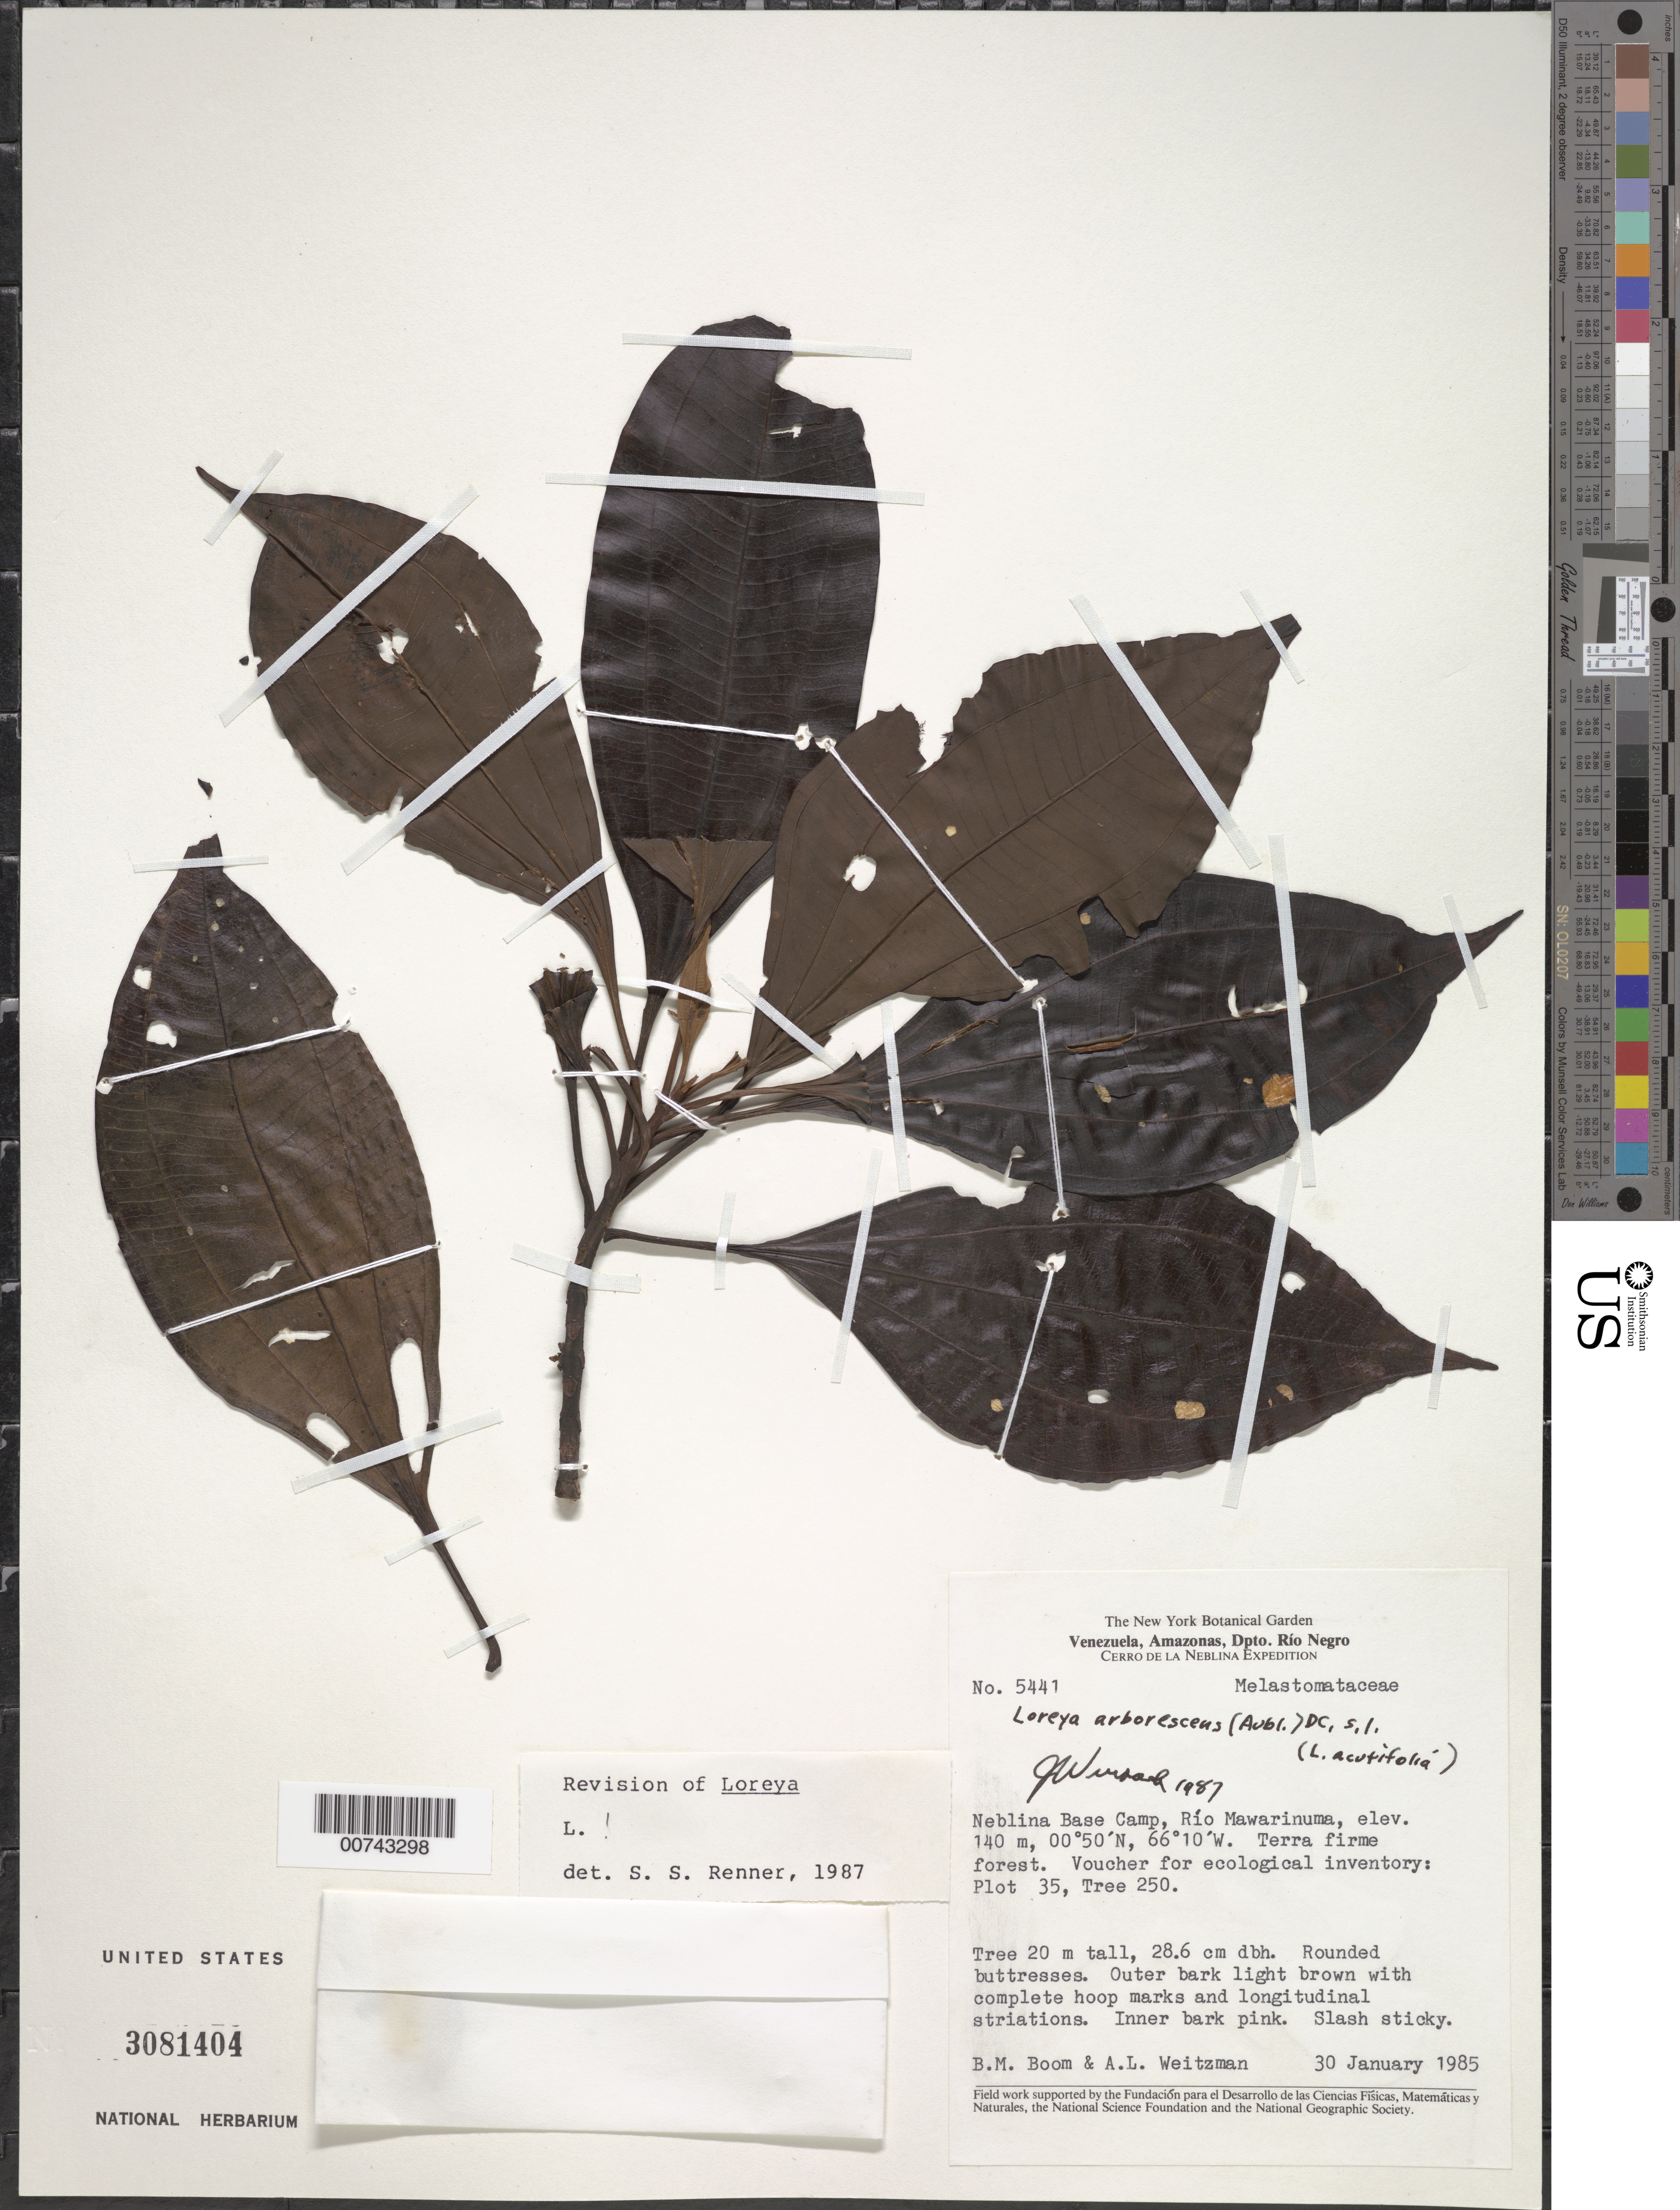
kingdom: Plantae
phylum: Tracheophyta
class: Magnoliopsida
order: Myrtales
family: Melastomataceae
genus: Bellucia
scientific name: Bellucia arborescens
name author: (Aubl.) Baill.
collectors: B. M. Boom & A. L. Weitzman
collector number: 5441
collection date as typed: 30-Jan-85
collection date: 1985-01-30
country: Venezuela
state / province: Amazonas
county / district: Río Negro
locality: Cerro de la Neblina Base Camp, Río Mawarinuma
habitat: Terra firma forest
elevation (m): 140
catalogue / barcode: US 3081404